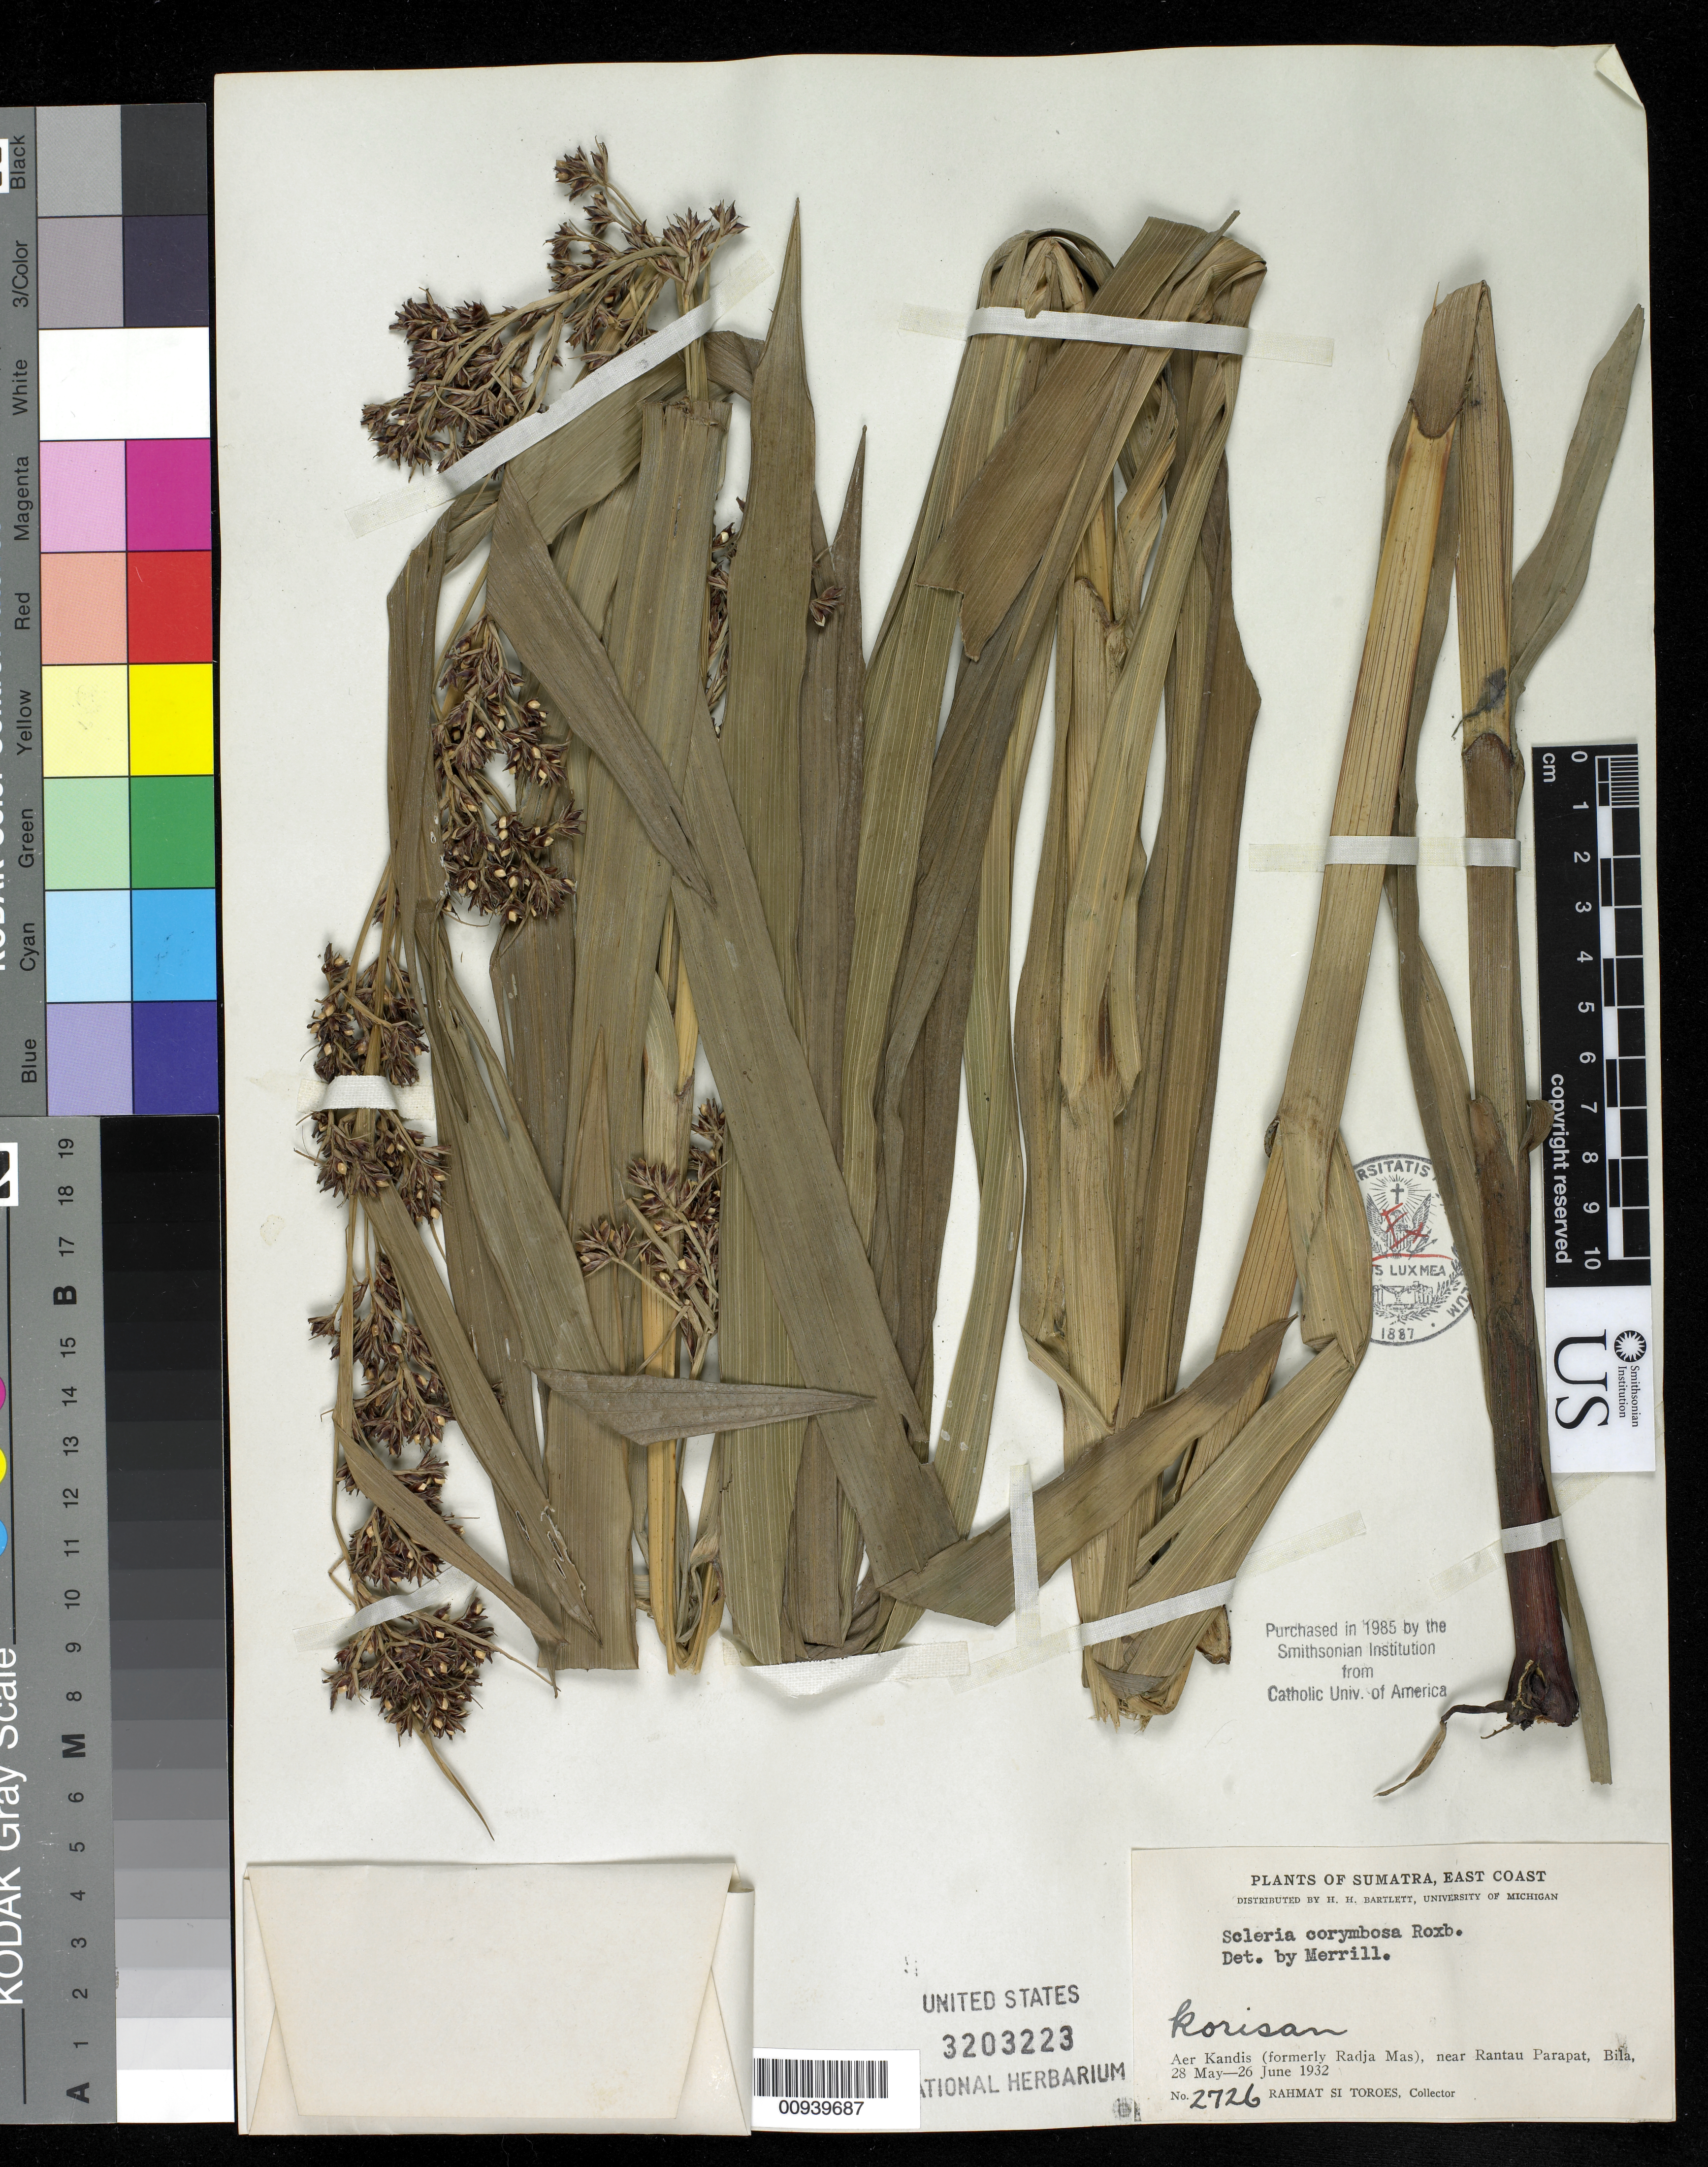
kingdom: Plantae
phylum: Tracheophyta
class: Liliopsida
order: Poales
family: Cyperaceae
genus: Scleria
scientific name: Scleria corymbosa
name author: Roxb.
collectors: Rahmat Si Boeea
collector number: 2726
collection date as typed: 28 May 1932 to 26 Jun 1932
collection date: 1932-05-28/1932-06-26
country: Indonesia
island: Sumatra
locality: Aer Kandis (formerly Radja Mas), near Rantau Parapat, Bila.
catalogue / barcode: US 3203223